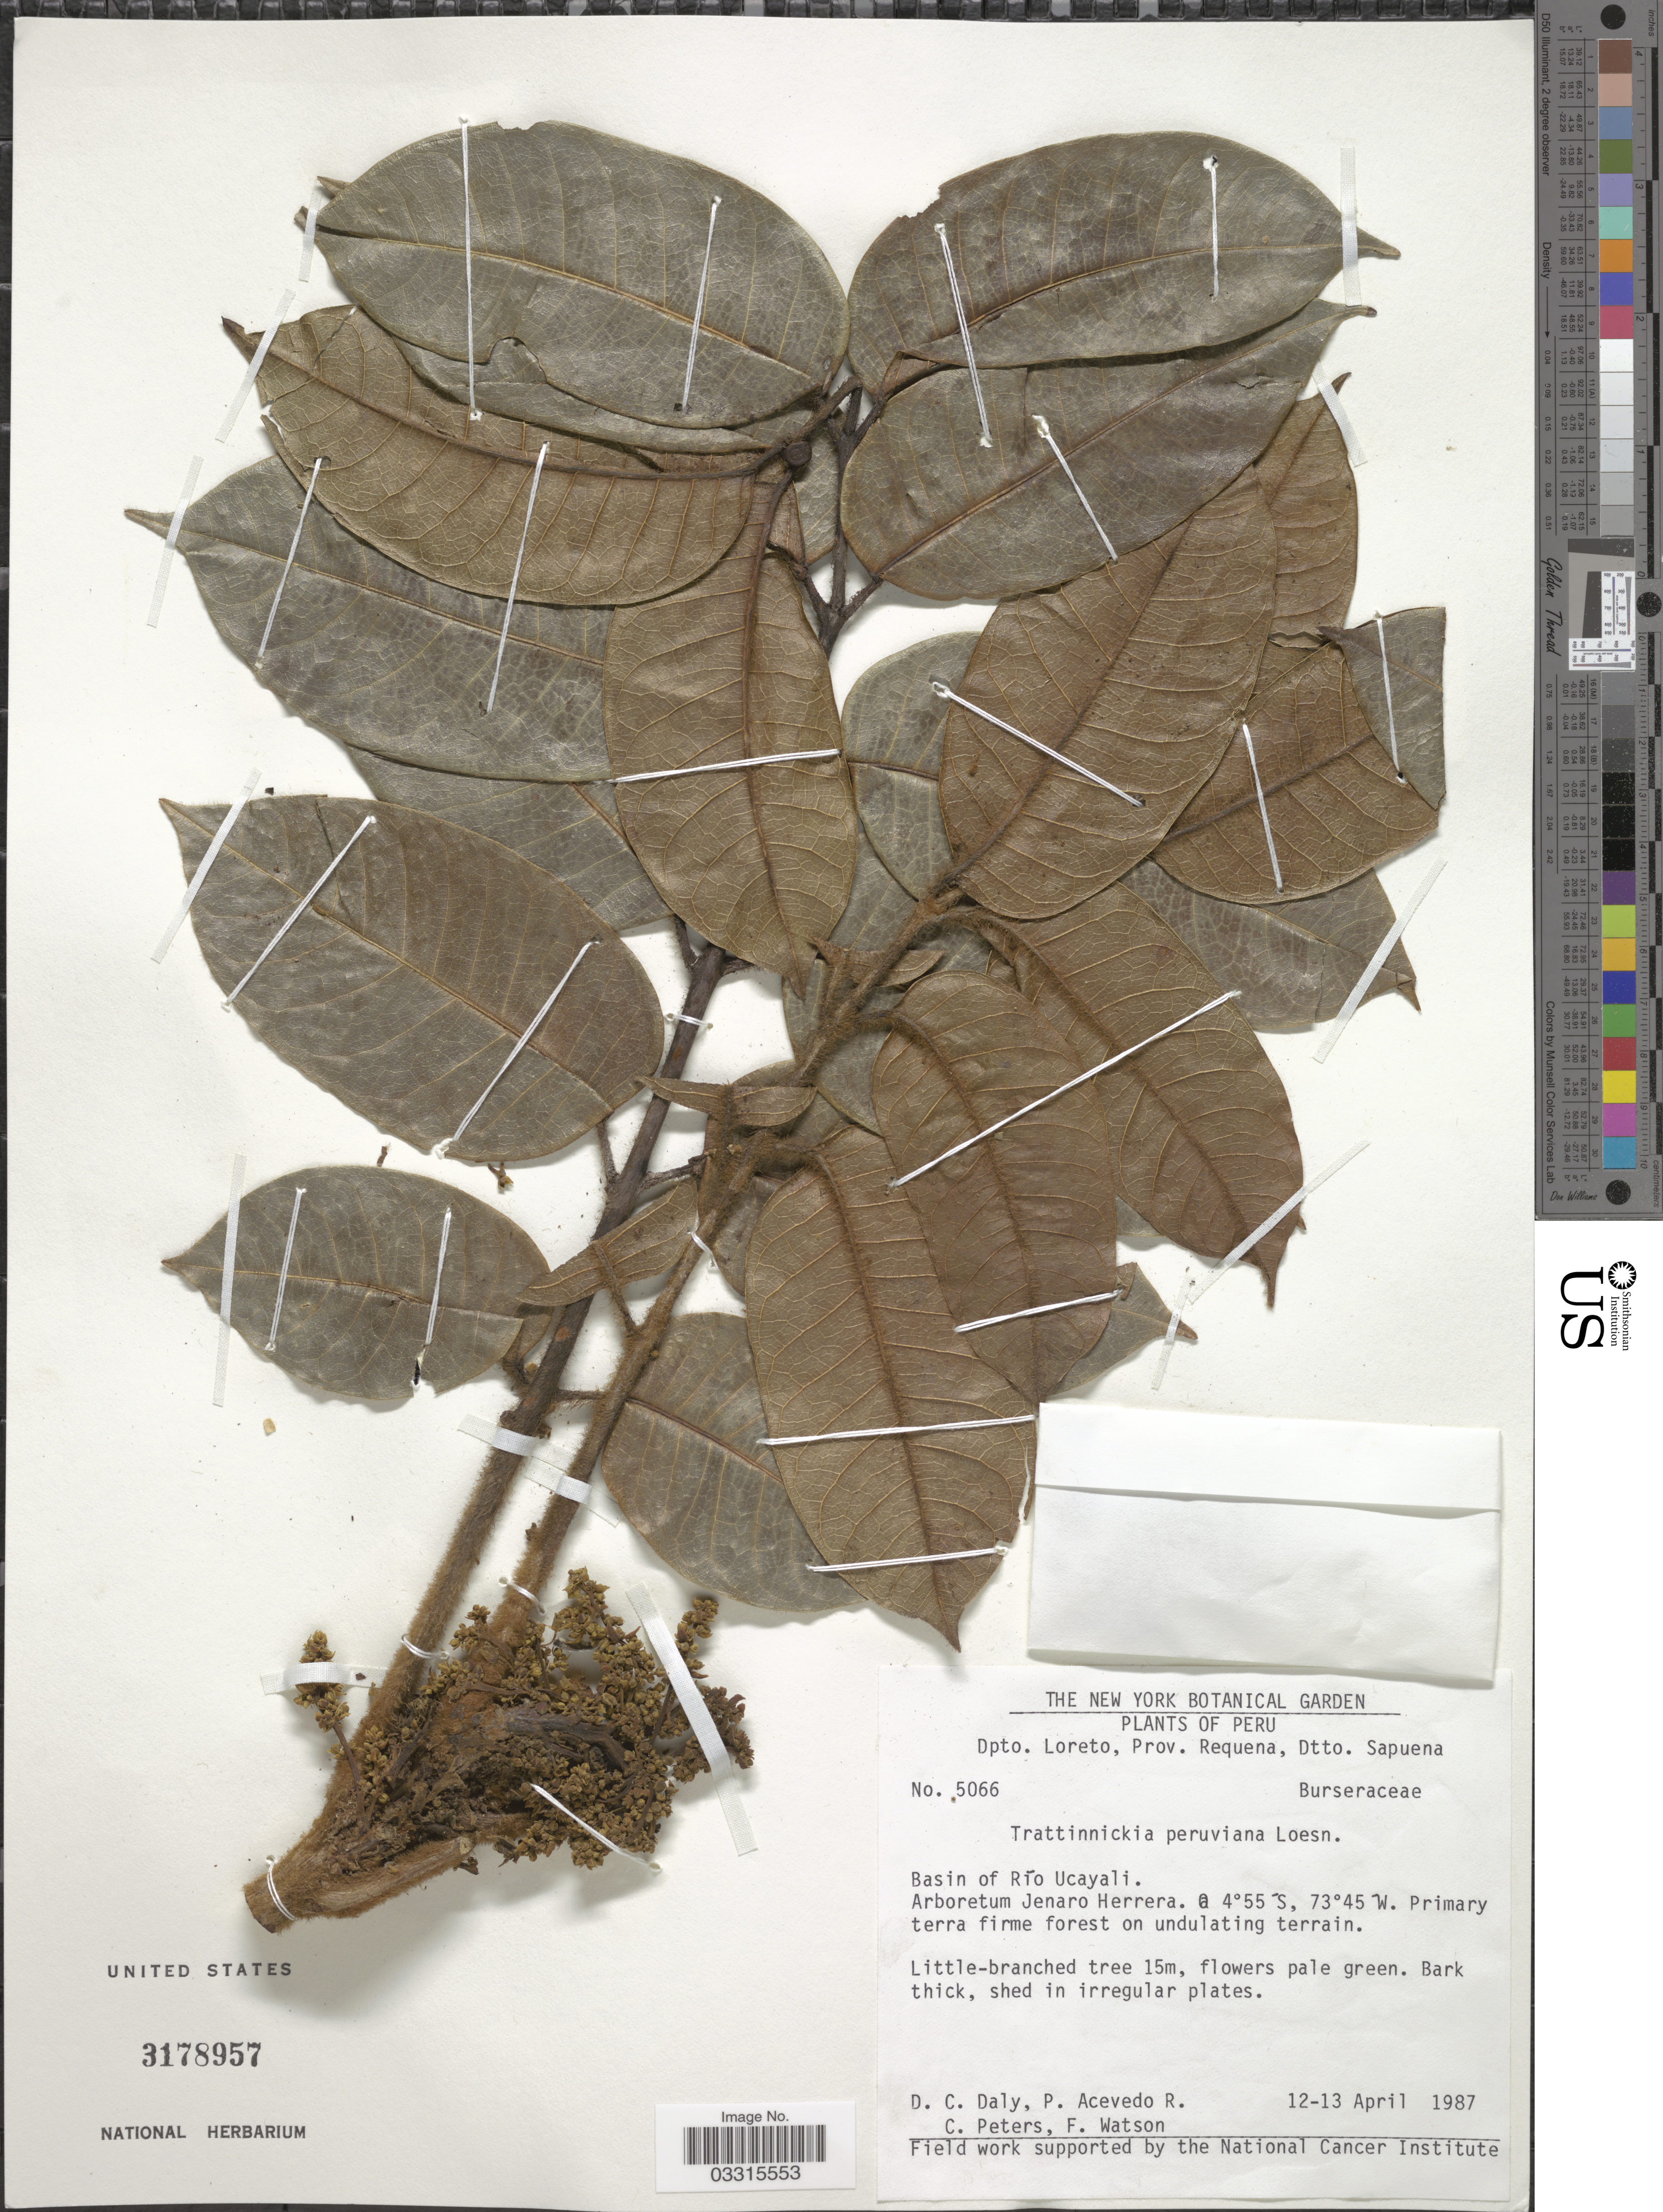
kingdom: Plantae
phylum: Tracheophyta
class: Magnoliopsida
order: Sapindales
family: Burseraceae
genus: Trattinnickia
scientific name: Trattinnickia laxiflora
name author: Swart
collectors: D. C. Daly, P. Acevedo R., C. Peters & F. Watson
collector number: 5066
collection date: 1987-04-12/1987-04-13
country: Peru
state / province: Loreto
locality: Dpto. Loreto, Prov. Requena, Dtto. Sapuena. Basin of Río Ucayali. Arboretum Jenaro Herrera.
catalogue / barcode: US 3178957